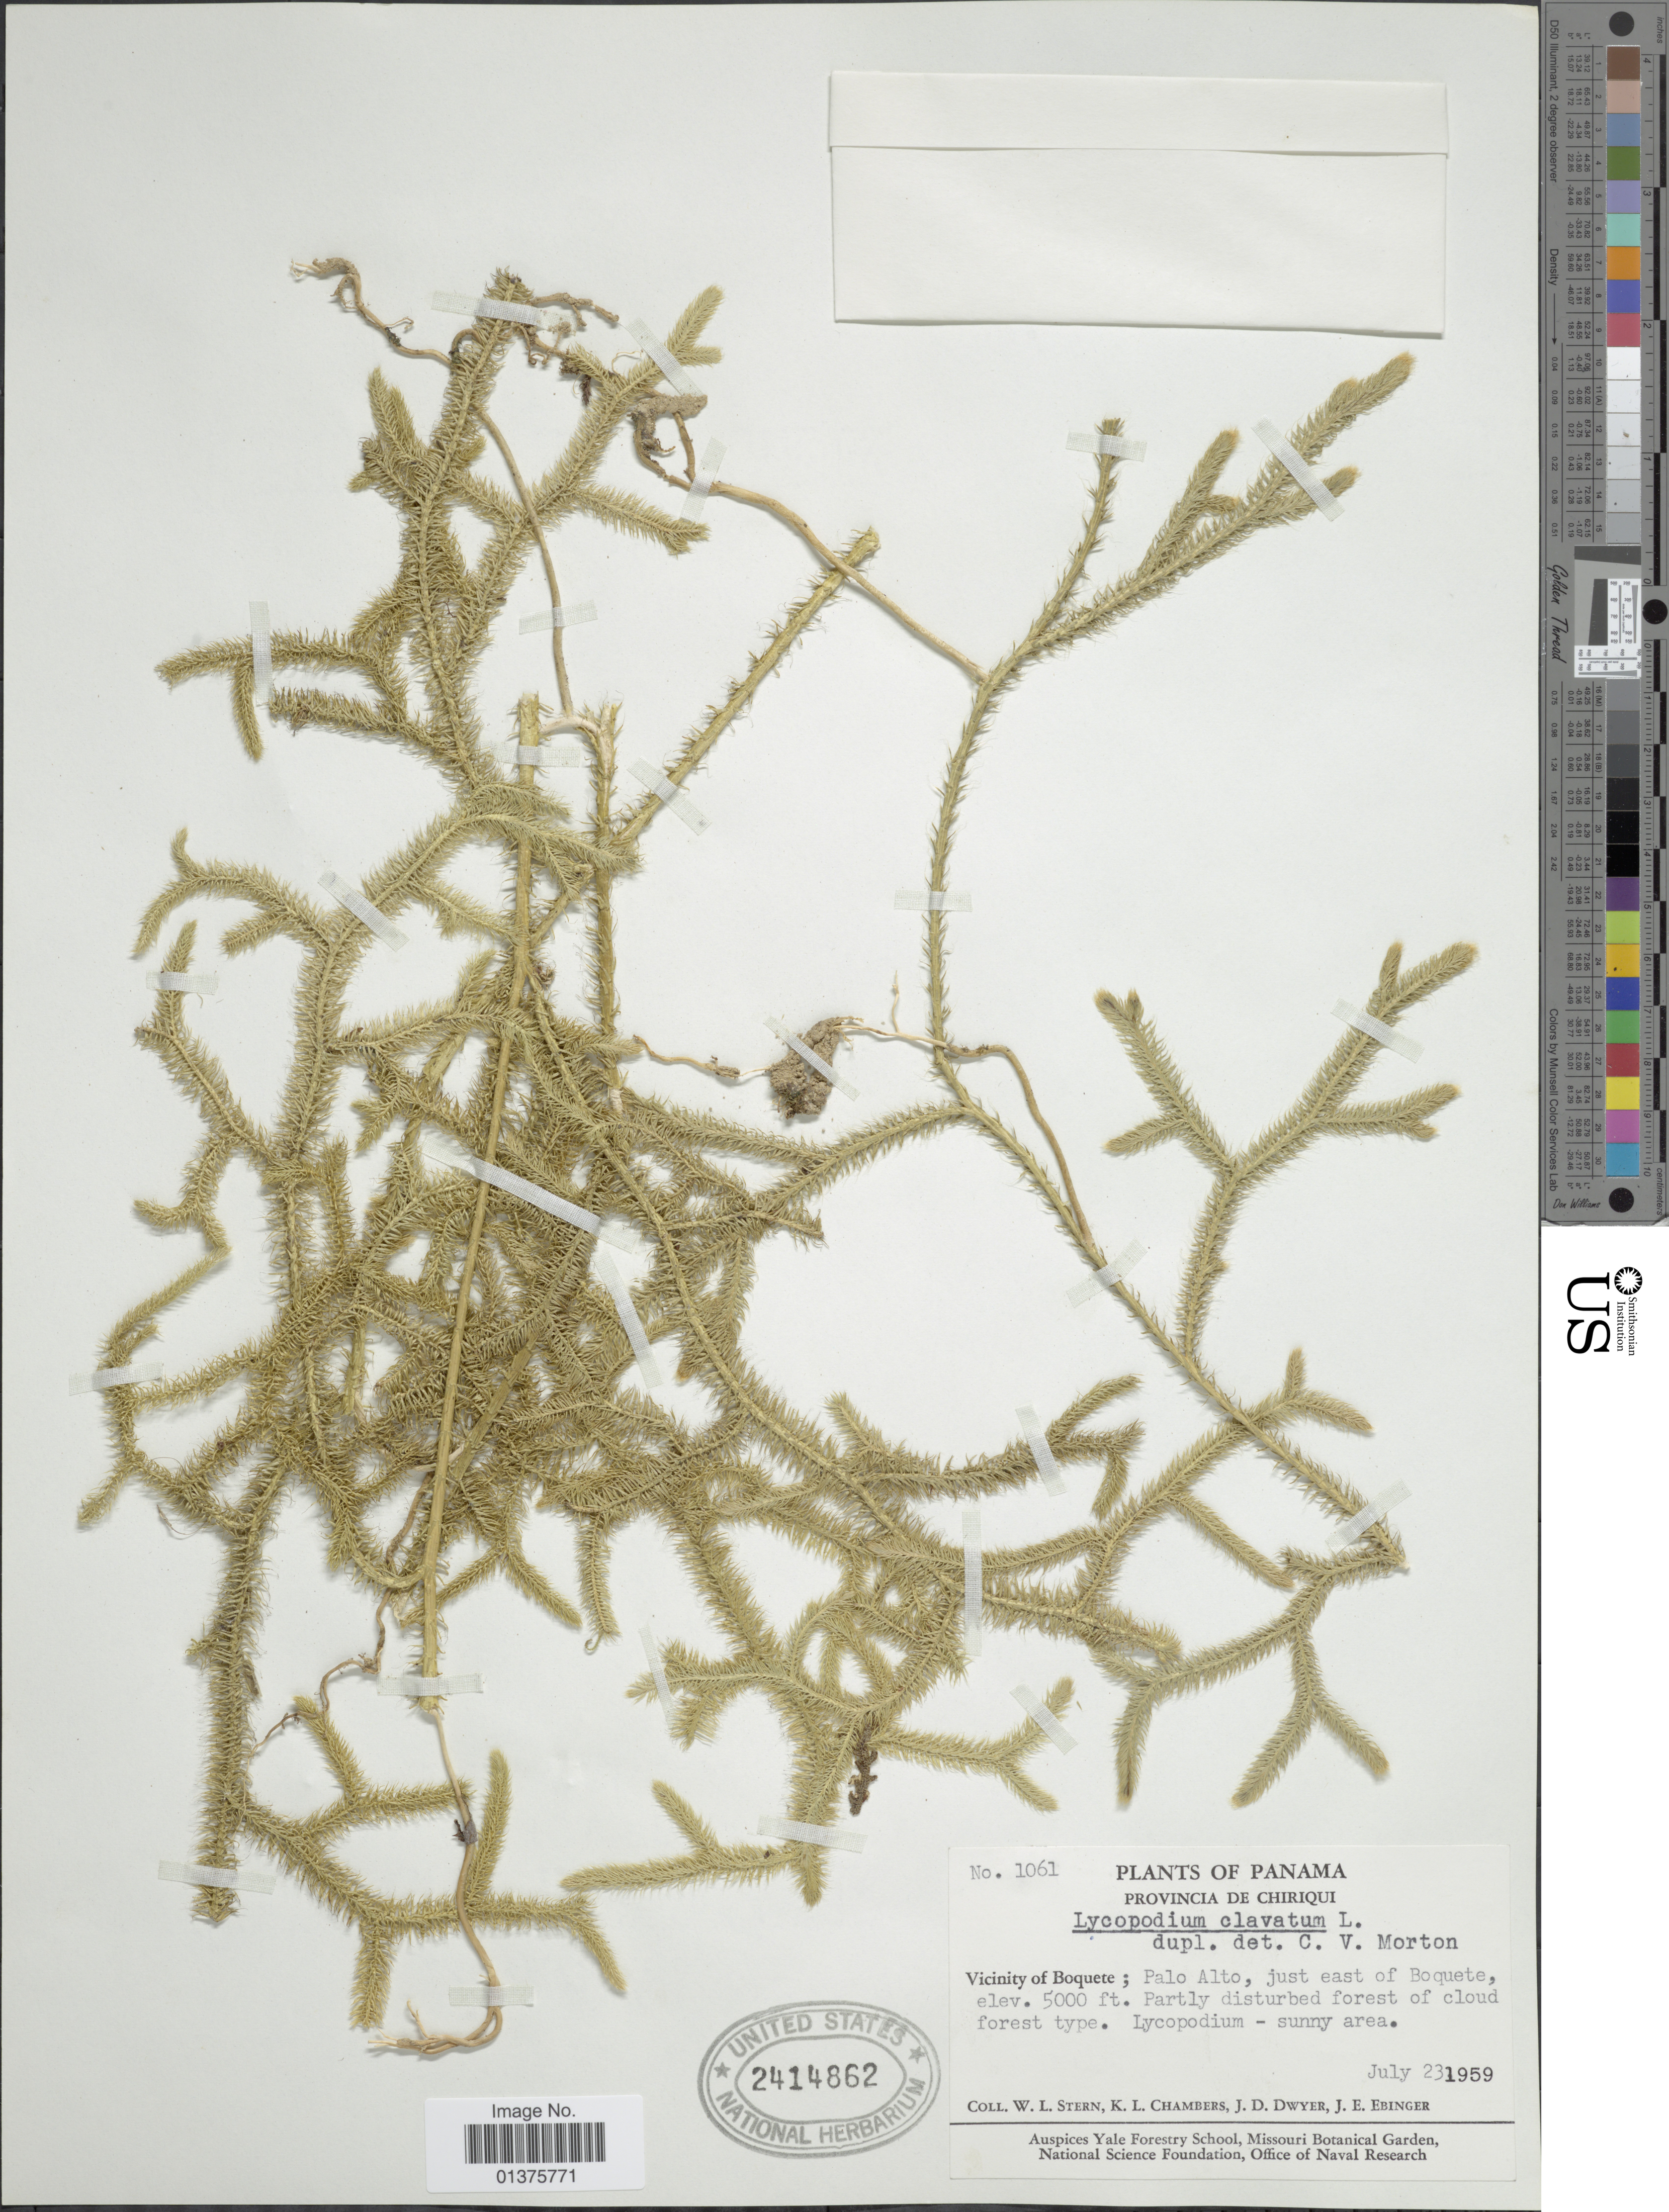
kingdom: Plantae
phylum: Tracheophyta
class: Lycopodiopsida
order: Lycopodiales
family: Lycopodiaceae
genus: Lycopodium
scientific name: Lycopodium clavatum var. aristatum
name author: (Humb. & Bonpl. ex Willd.) Spring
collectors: W. L. Stern, K. Chambers, J. D. Dwyer & J. Ebinger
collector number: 1061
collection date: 1959-07-23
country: Panama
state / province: Chiriqui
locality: Vicinity of Boquete; Palo Alto, just east of Boquete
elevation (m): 1524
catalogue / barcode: US 2414862